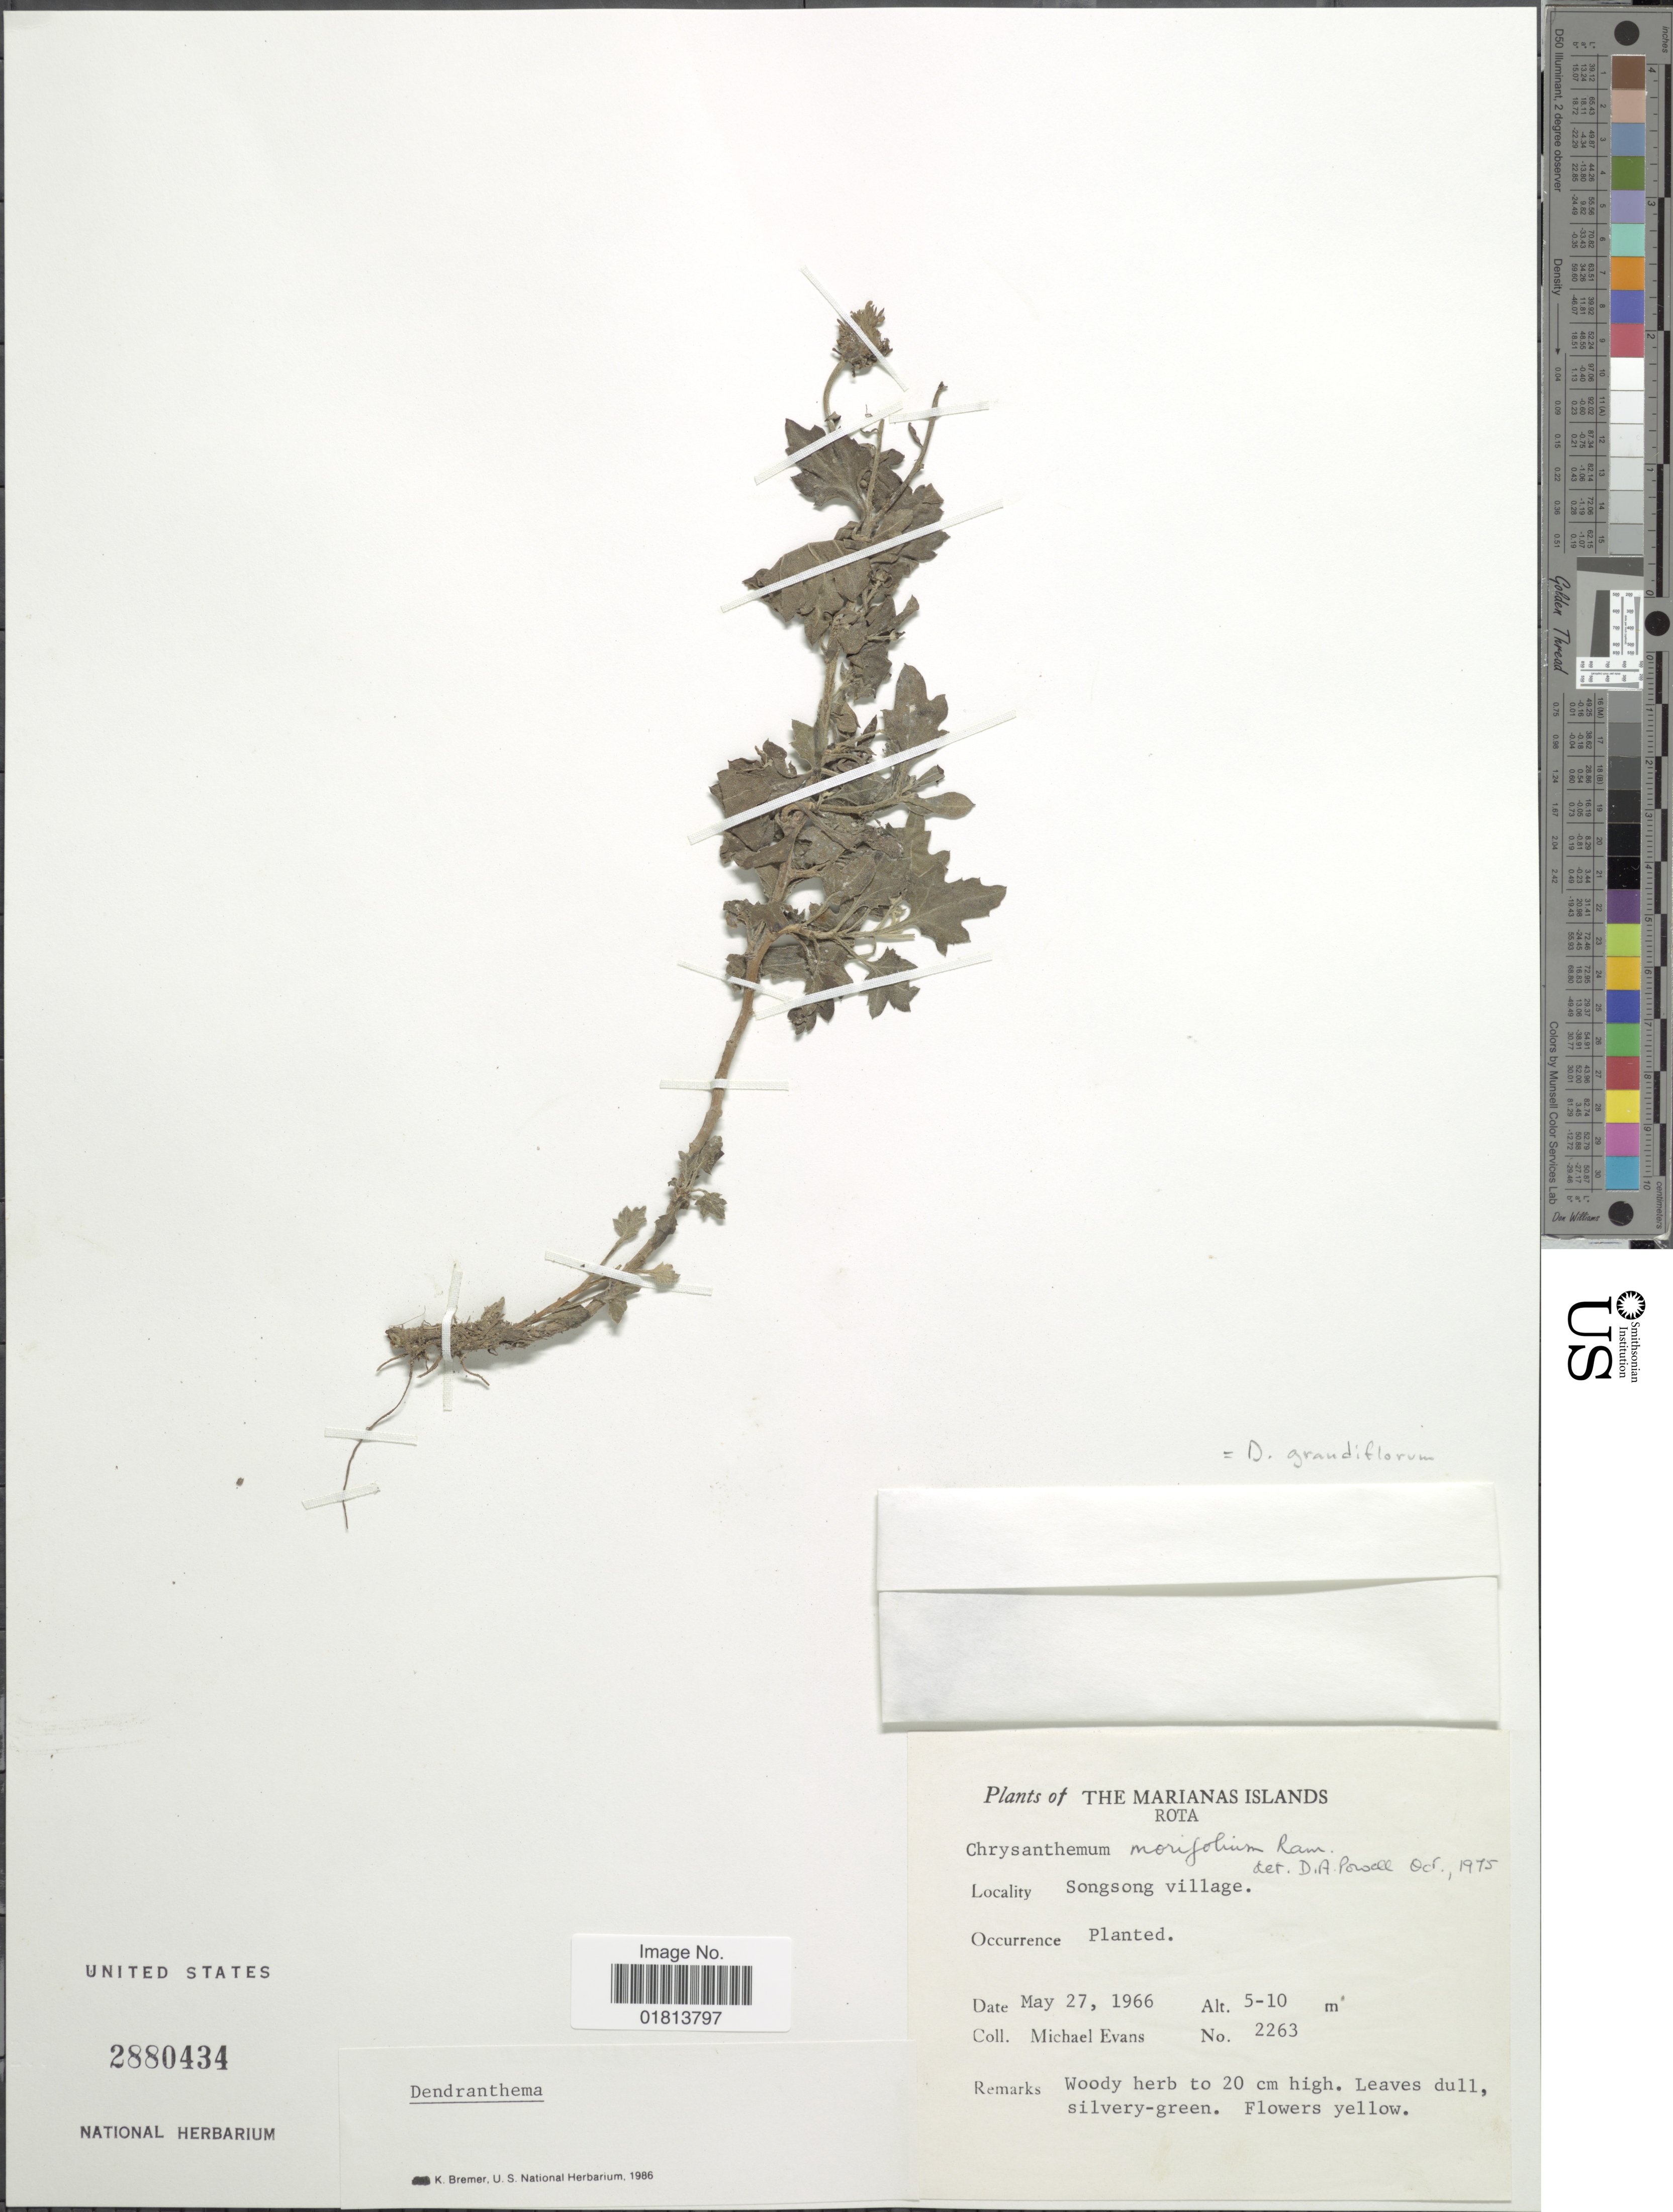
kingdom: Plantae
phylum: Tracheophyta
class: Magnoliopsida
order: Asterales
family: Asteraceae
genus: Dendranthema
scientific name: Dendranthema grandiflorum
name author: (Ramat.) Kitam.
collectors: M. Evans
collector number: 2263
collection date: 1966-05-27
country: Northern Mariana Islands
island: Rota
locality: Rota, Songsong village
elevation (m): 5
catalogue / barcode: US 2880434